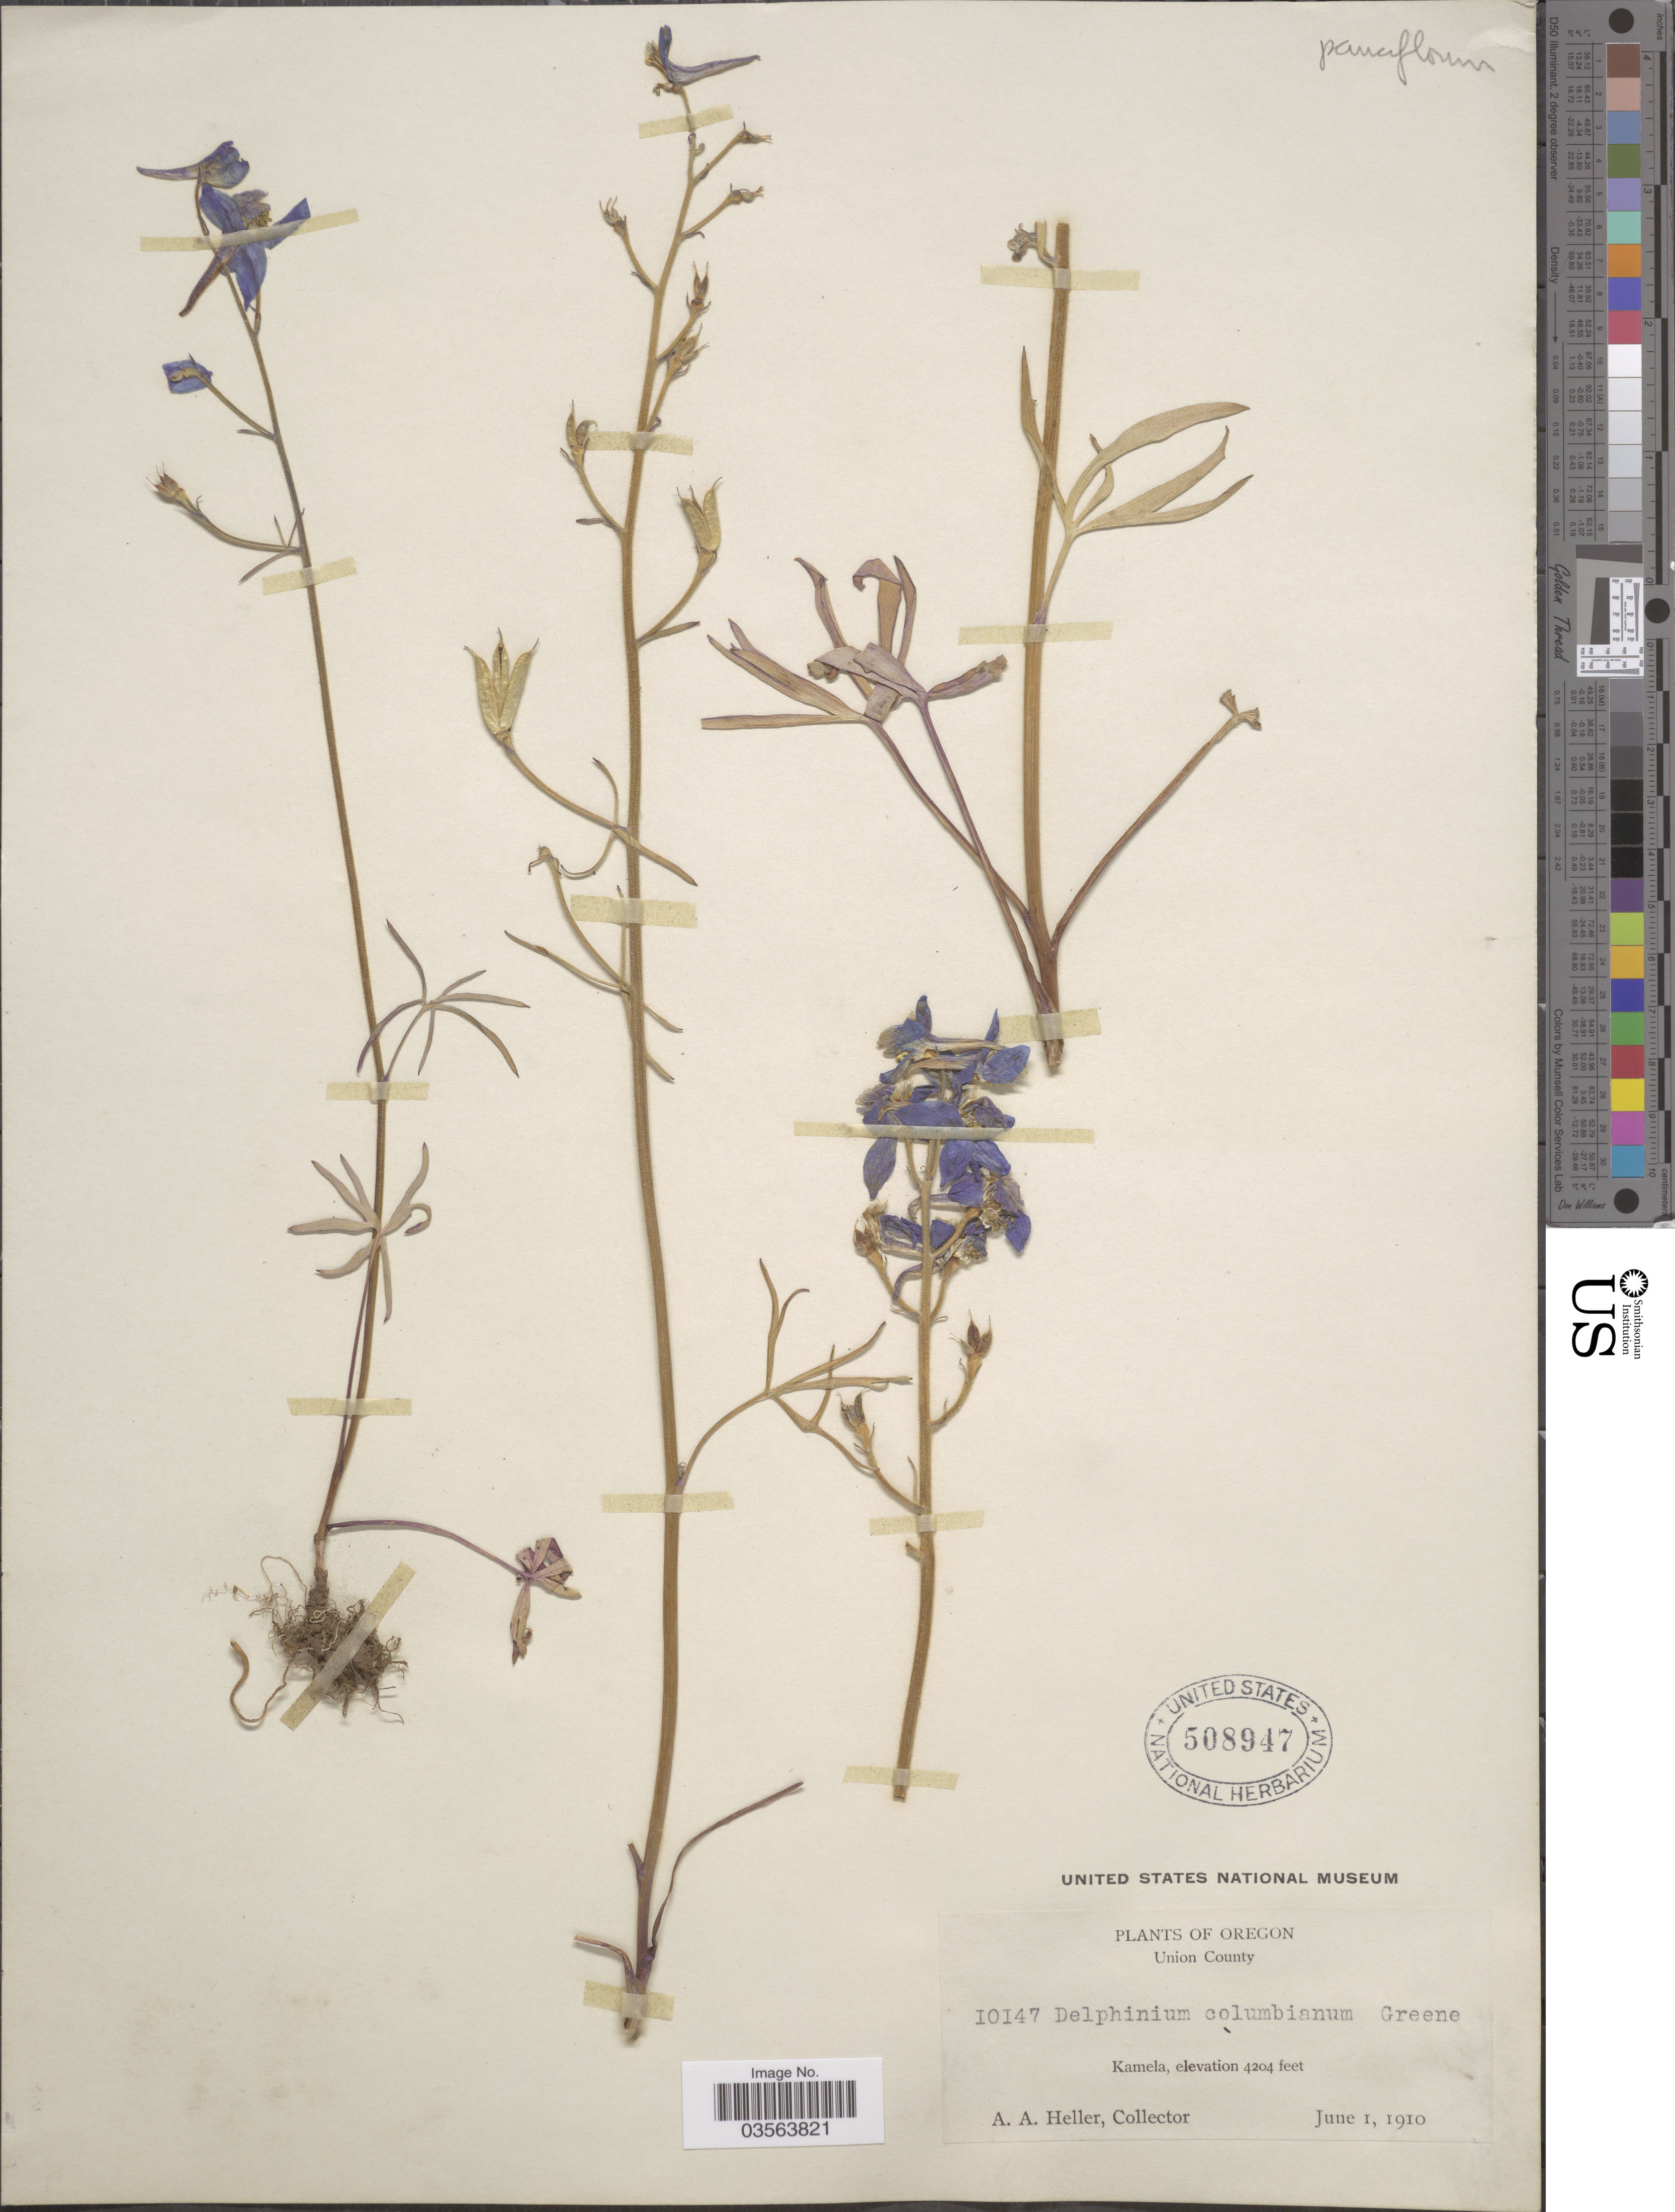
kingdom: Plantae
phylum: Tracheophyta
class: Magnoliopsida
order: Ranunculales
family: Ranunculaceae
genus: Delphinium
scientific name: Delphinium nuttallianum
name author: E. Pritz. ex Walpers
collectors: A. A. Heller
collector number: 10147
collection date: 1910-06-01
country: United States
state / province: Oregon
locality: Union County. Kamela.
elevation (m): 1281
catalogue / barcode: US 508947